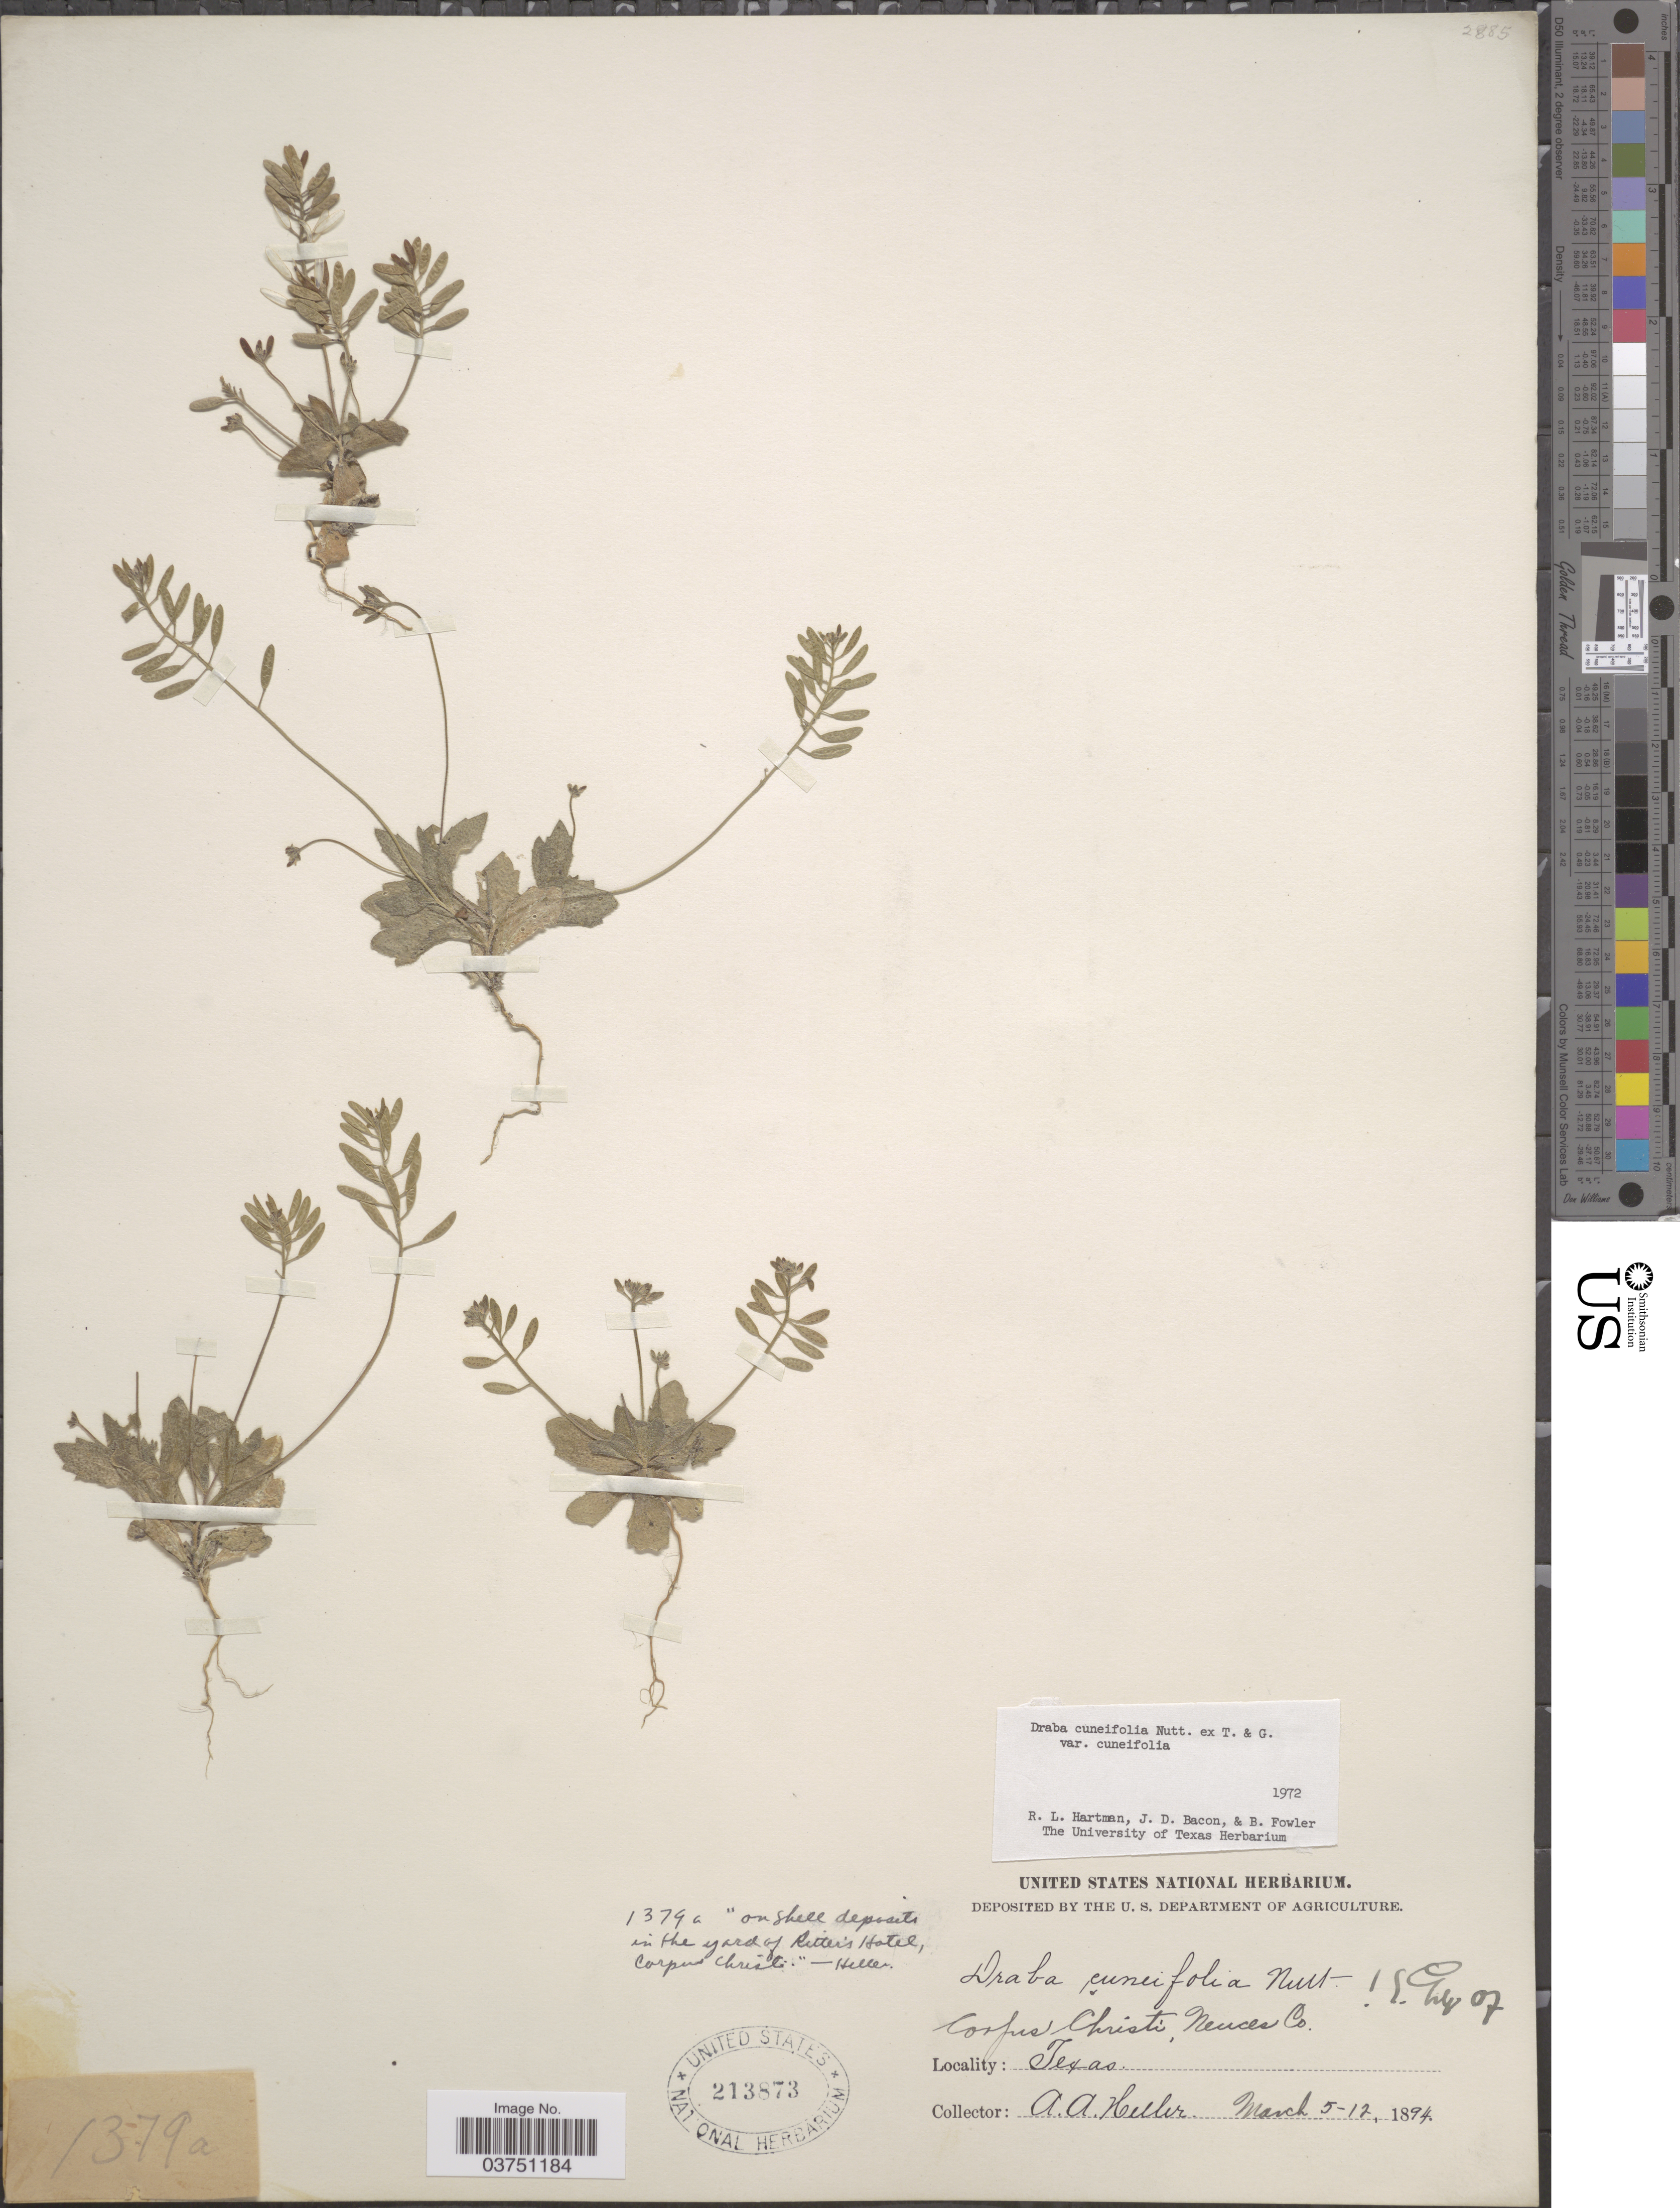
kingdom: Plantae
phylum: Tracheophyta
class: Magnoliopsida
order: Brassicales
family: Brassicaceae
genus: Draba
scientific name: Draba cuneifolia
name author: Nutt.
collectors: A. A. Heller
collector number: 1379a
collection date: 1894-03-05/1894-03-12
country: United States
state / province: Texas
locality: Corpus Christi, Neuces Co. In the yard of Ritter;s Hotel, Corpus Christi.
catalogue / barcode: US 213873